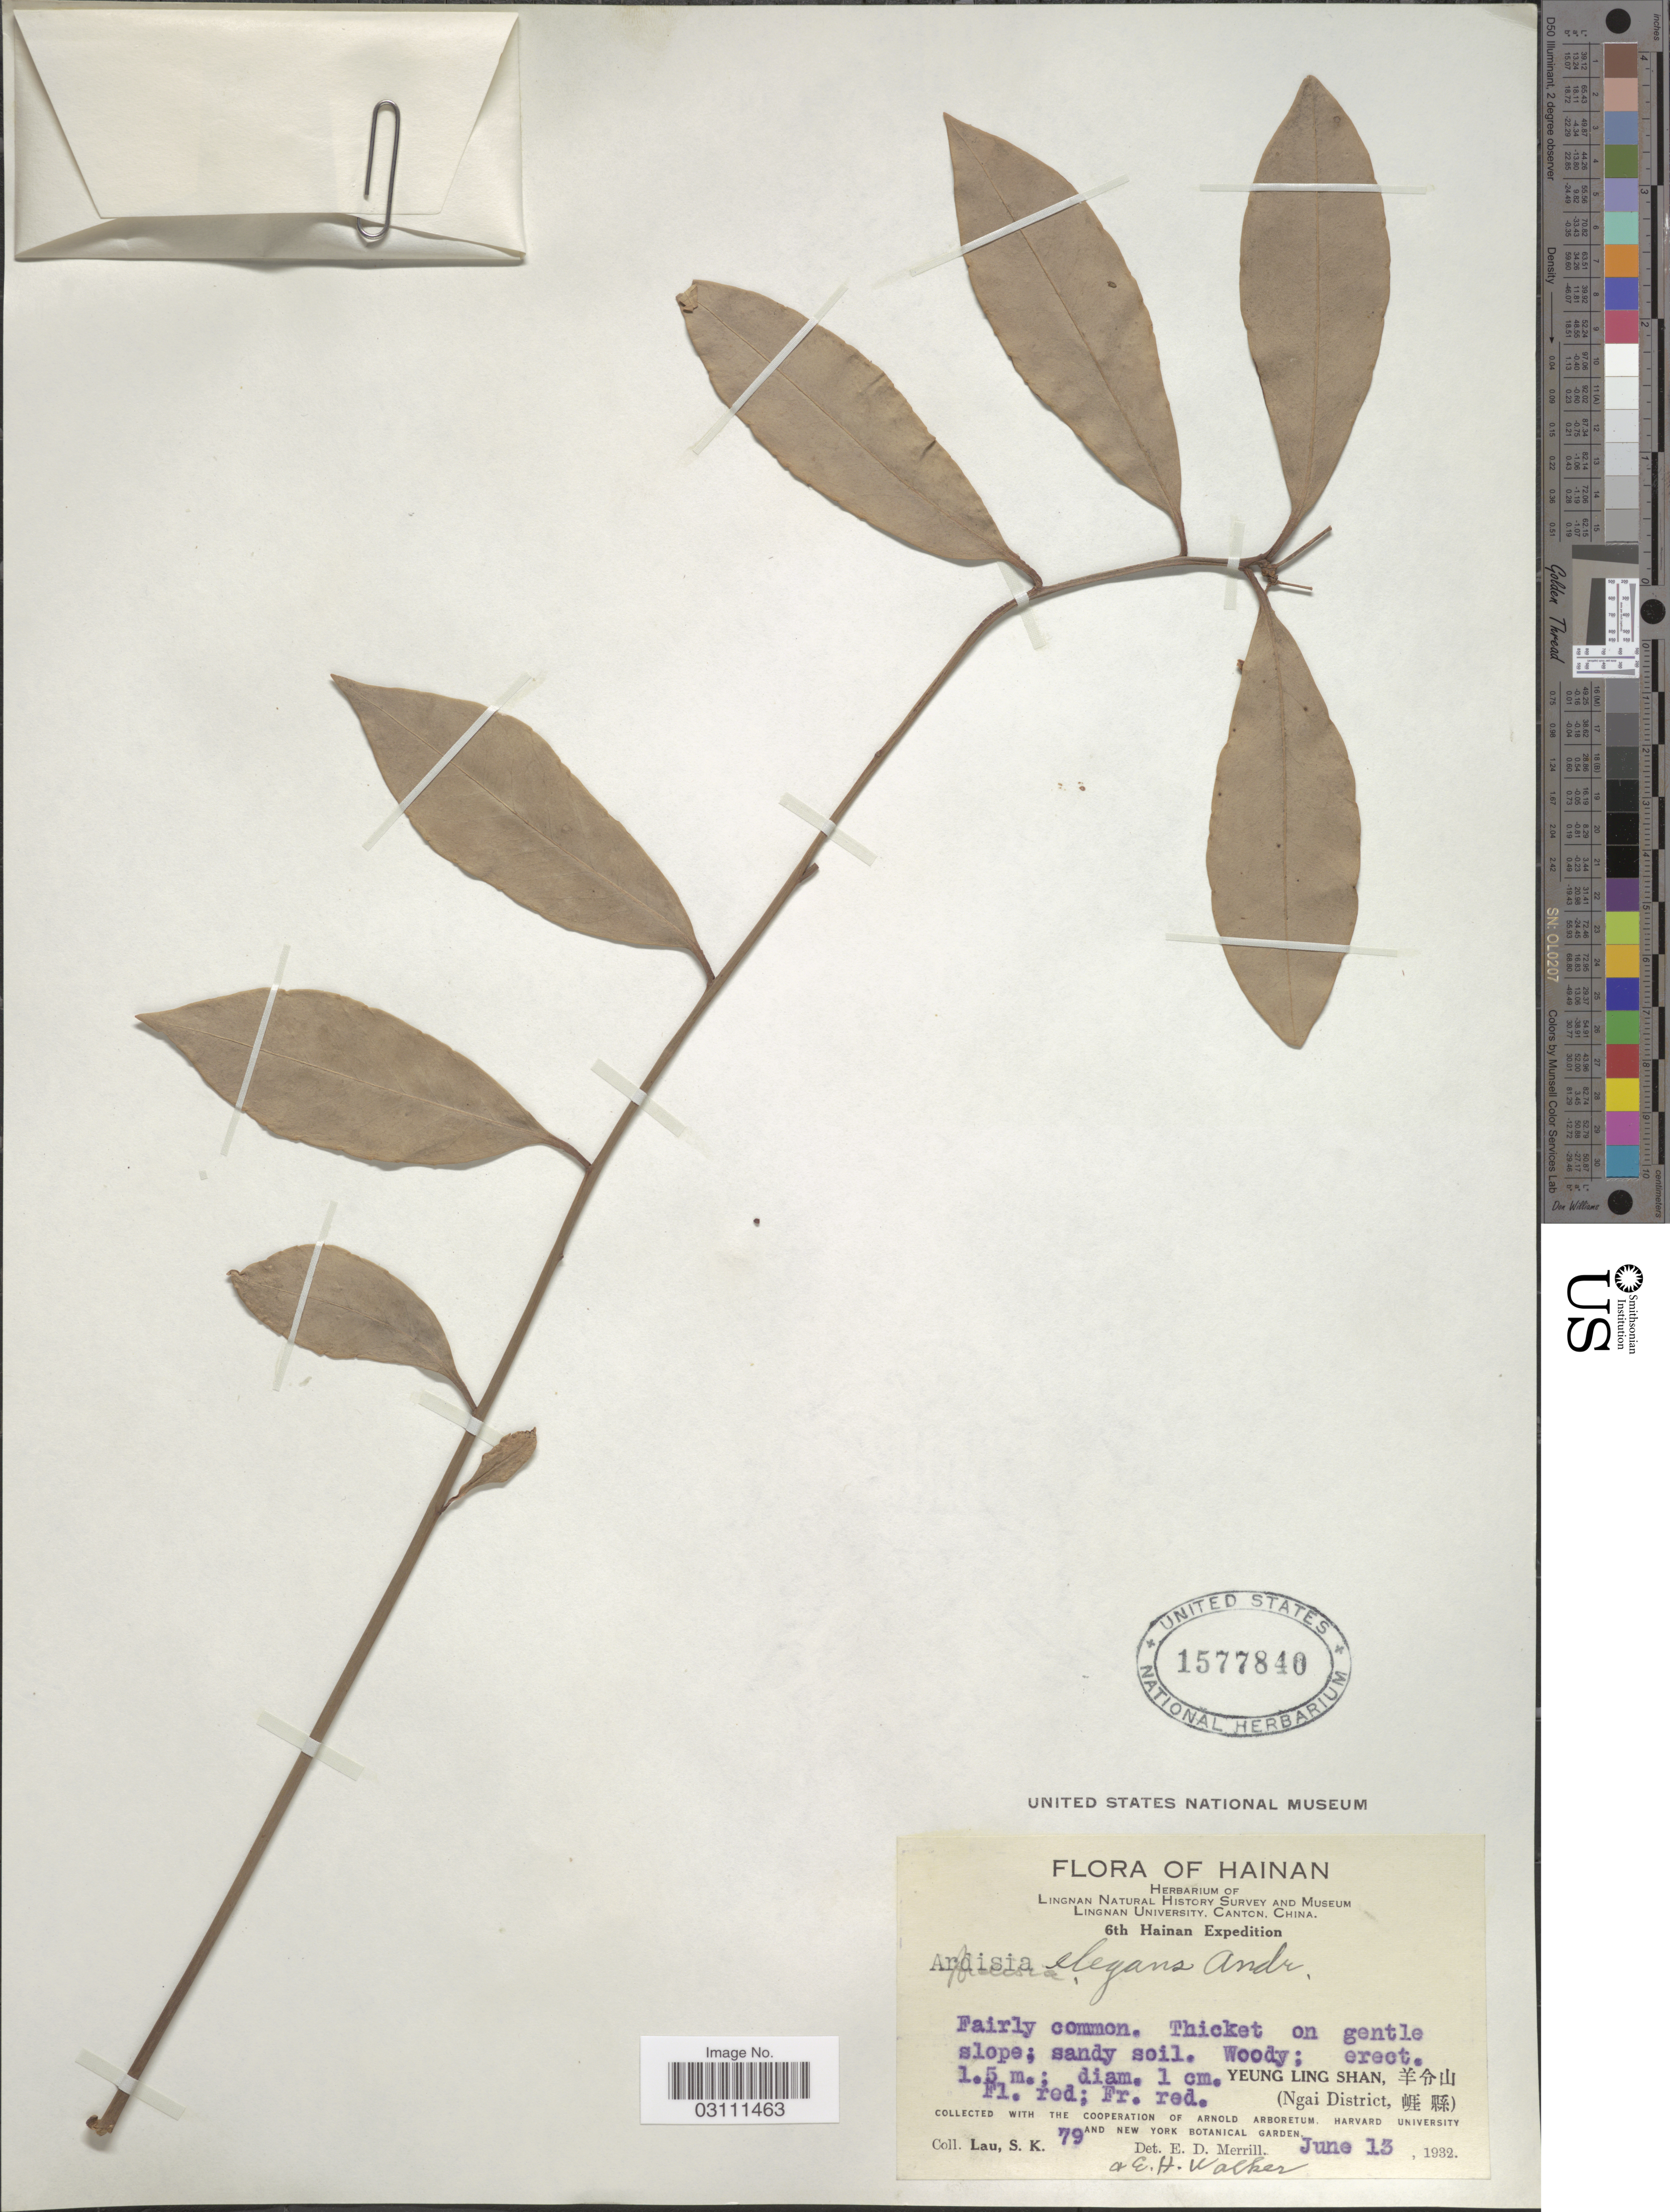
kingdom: Plantae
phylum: Tracheophyta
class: Magnoliopsida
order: Ericales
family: Primulaceae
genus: Ardisia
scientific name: Ardisia elegans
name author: Andrews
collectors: S. K. Lau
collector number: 79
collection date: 1932-06-13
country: China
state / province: Hainan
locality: Yeung Ling Shan (Ngai District).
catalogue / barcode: US 1577840